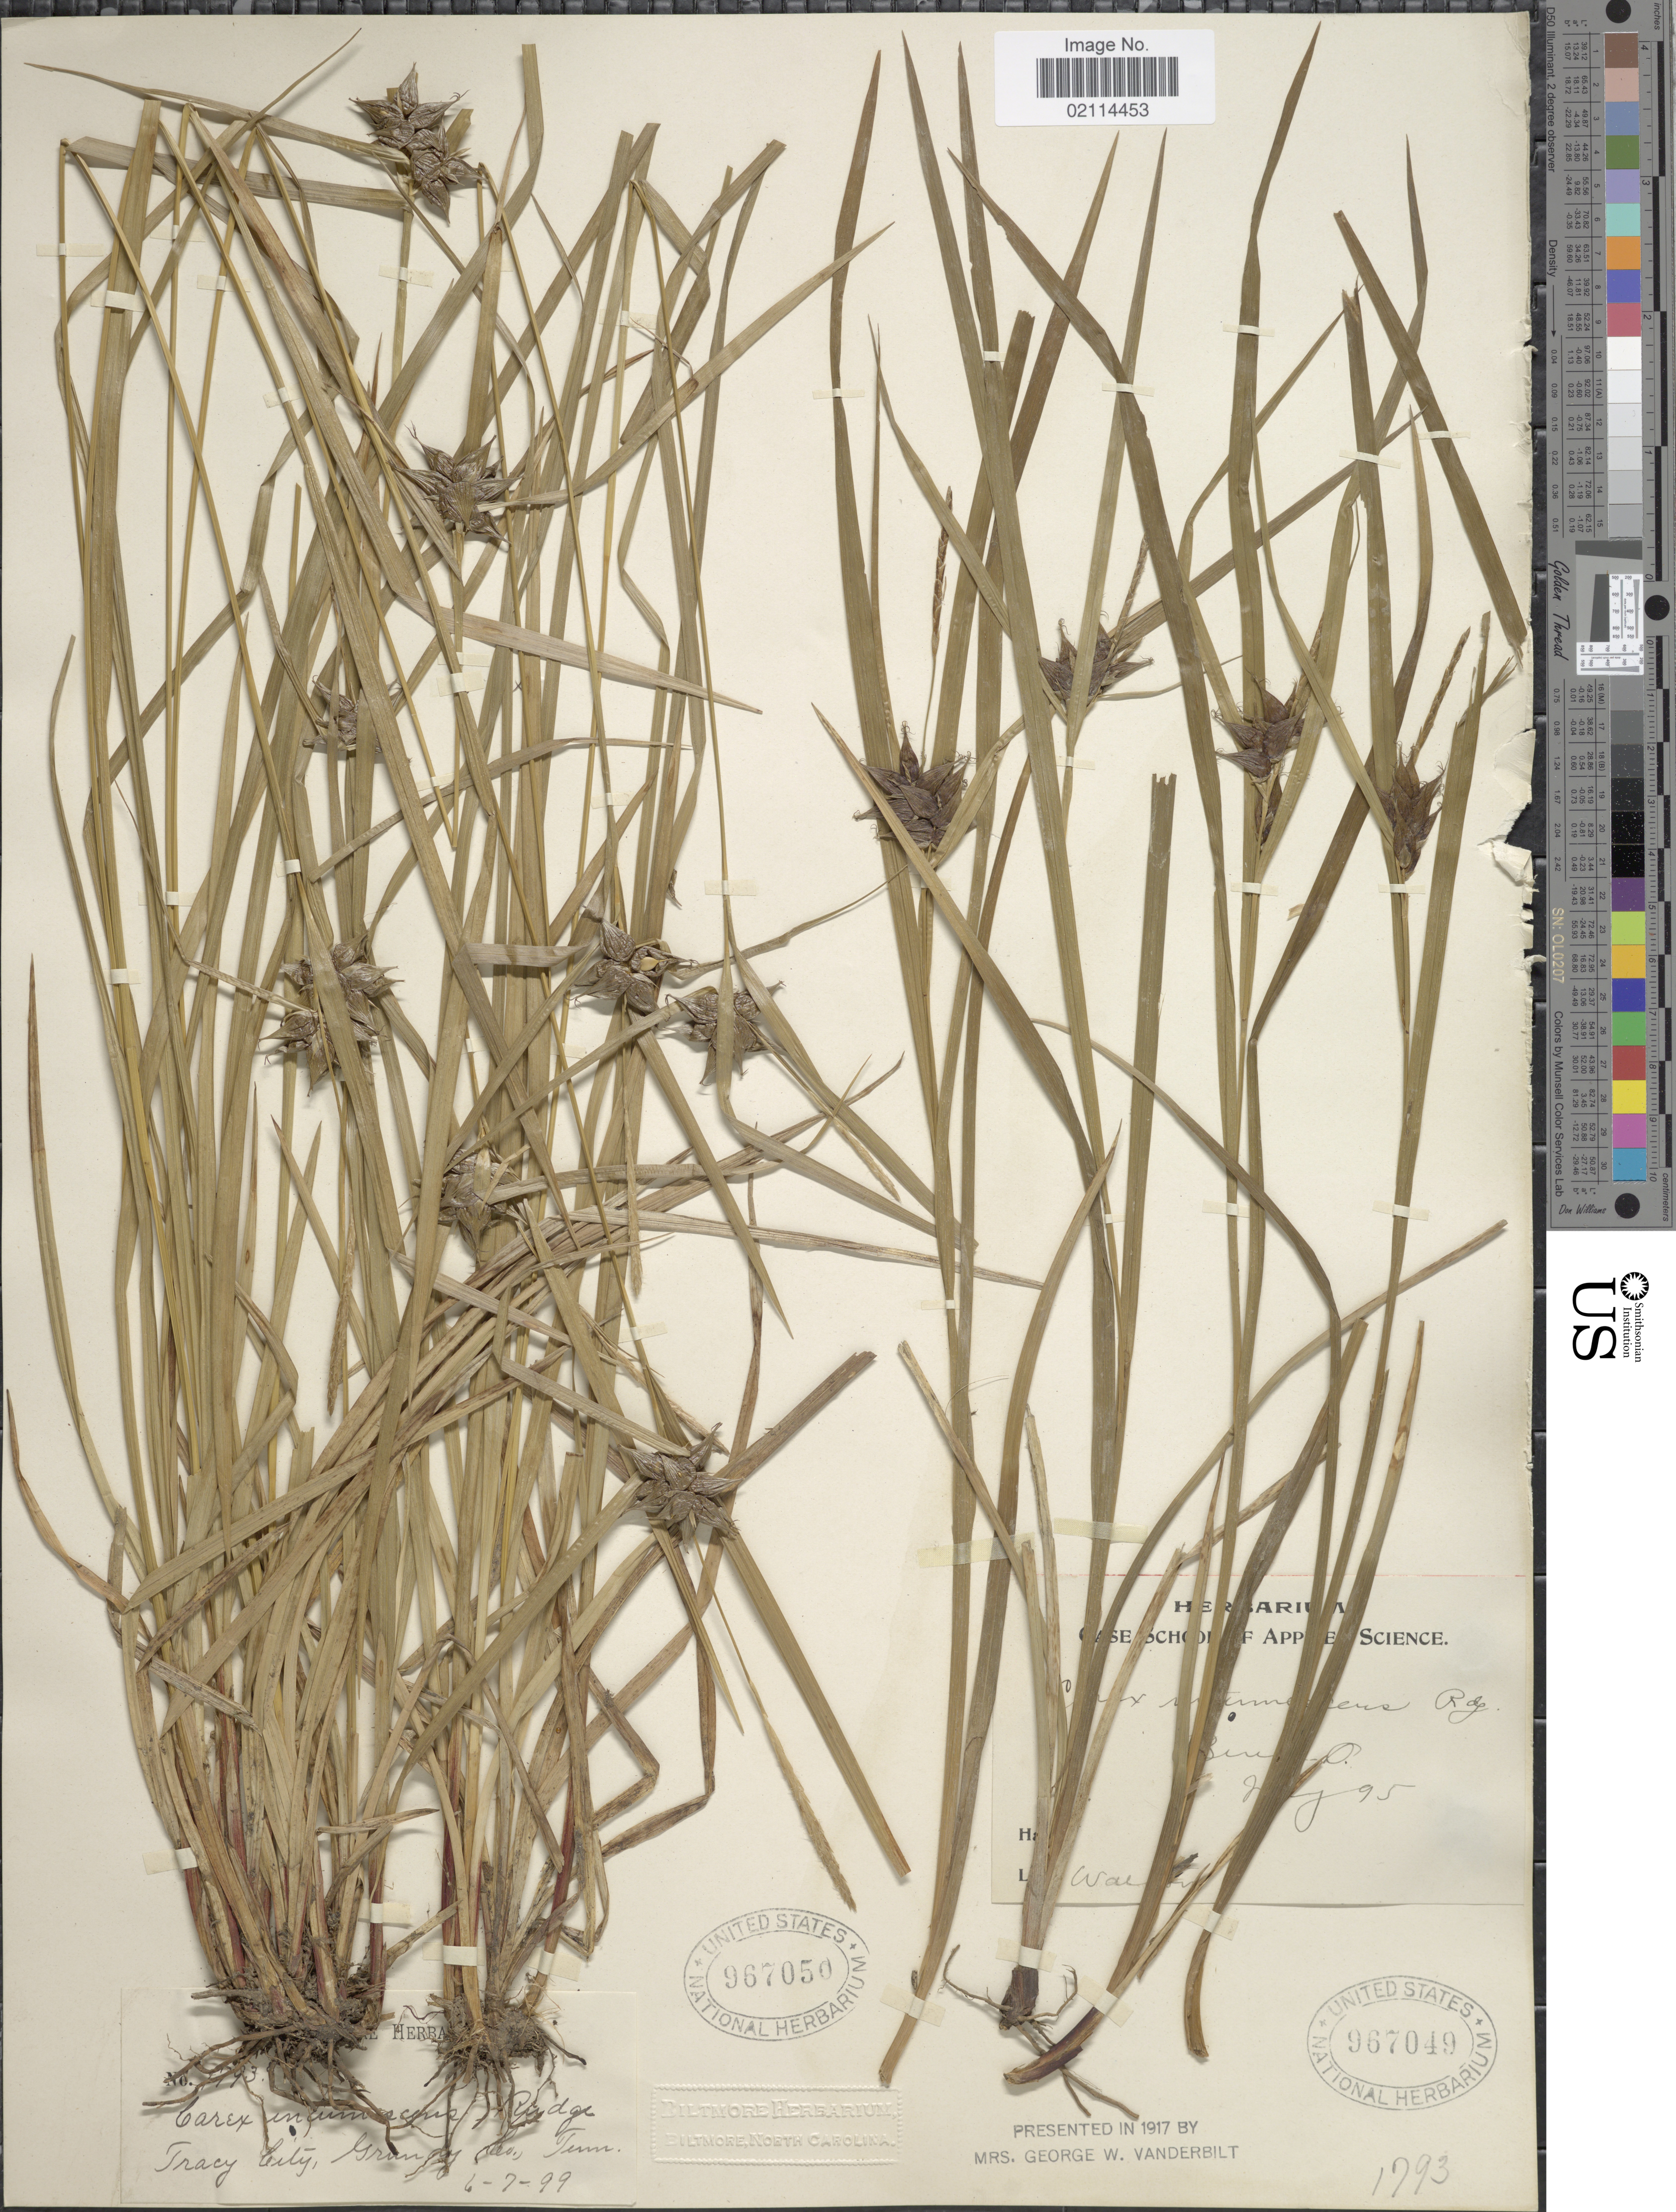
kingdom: Plantae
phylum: Tracheophyta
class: Liliopsida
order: Poales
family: Cyperaceae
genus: Carex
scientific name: Carex intumescens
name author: Rudge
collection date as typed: July [?] 95 [label obscured]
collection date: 1895-07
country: United States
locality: Bin [illegible text] O.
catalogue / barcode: US 967049-2